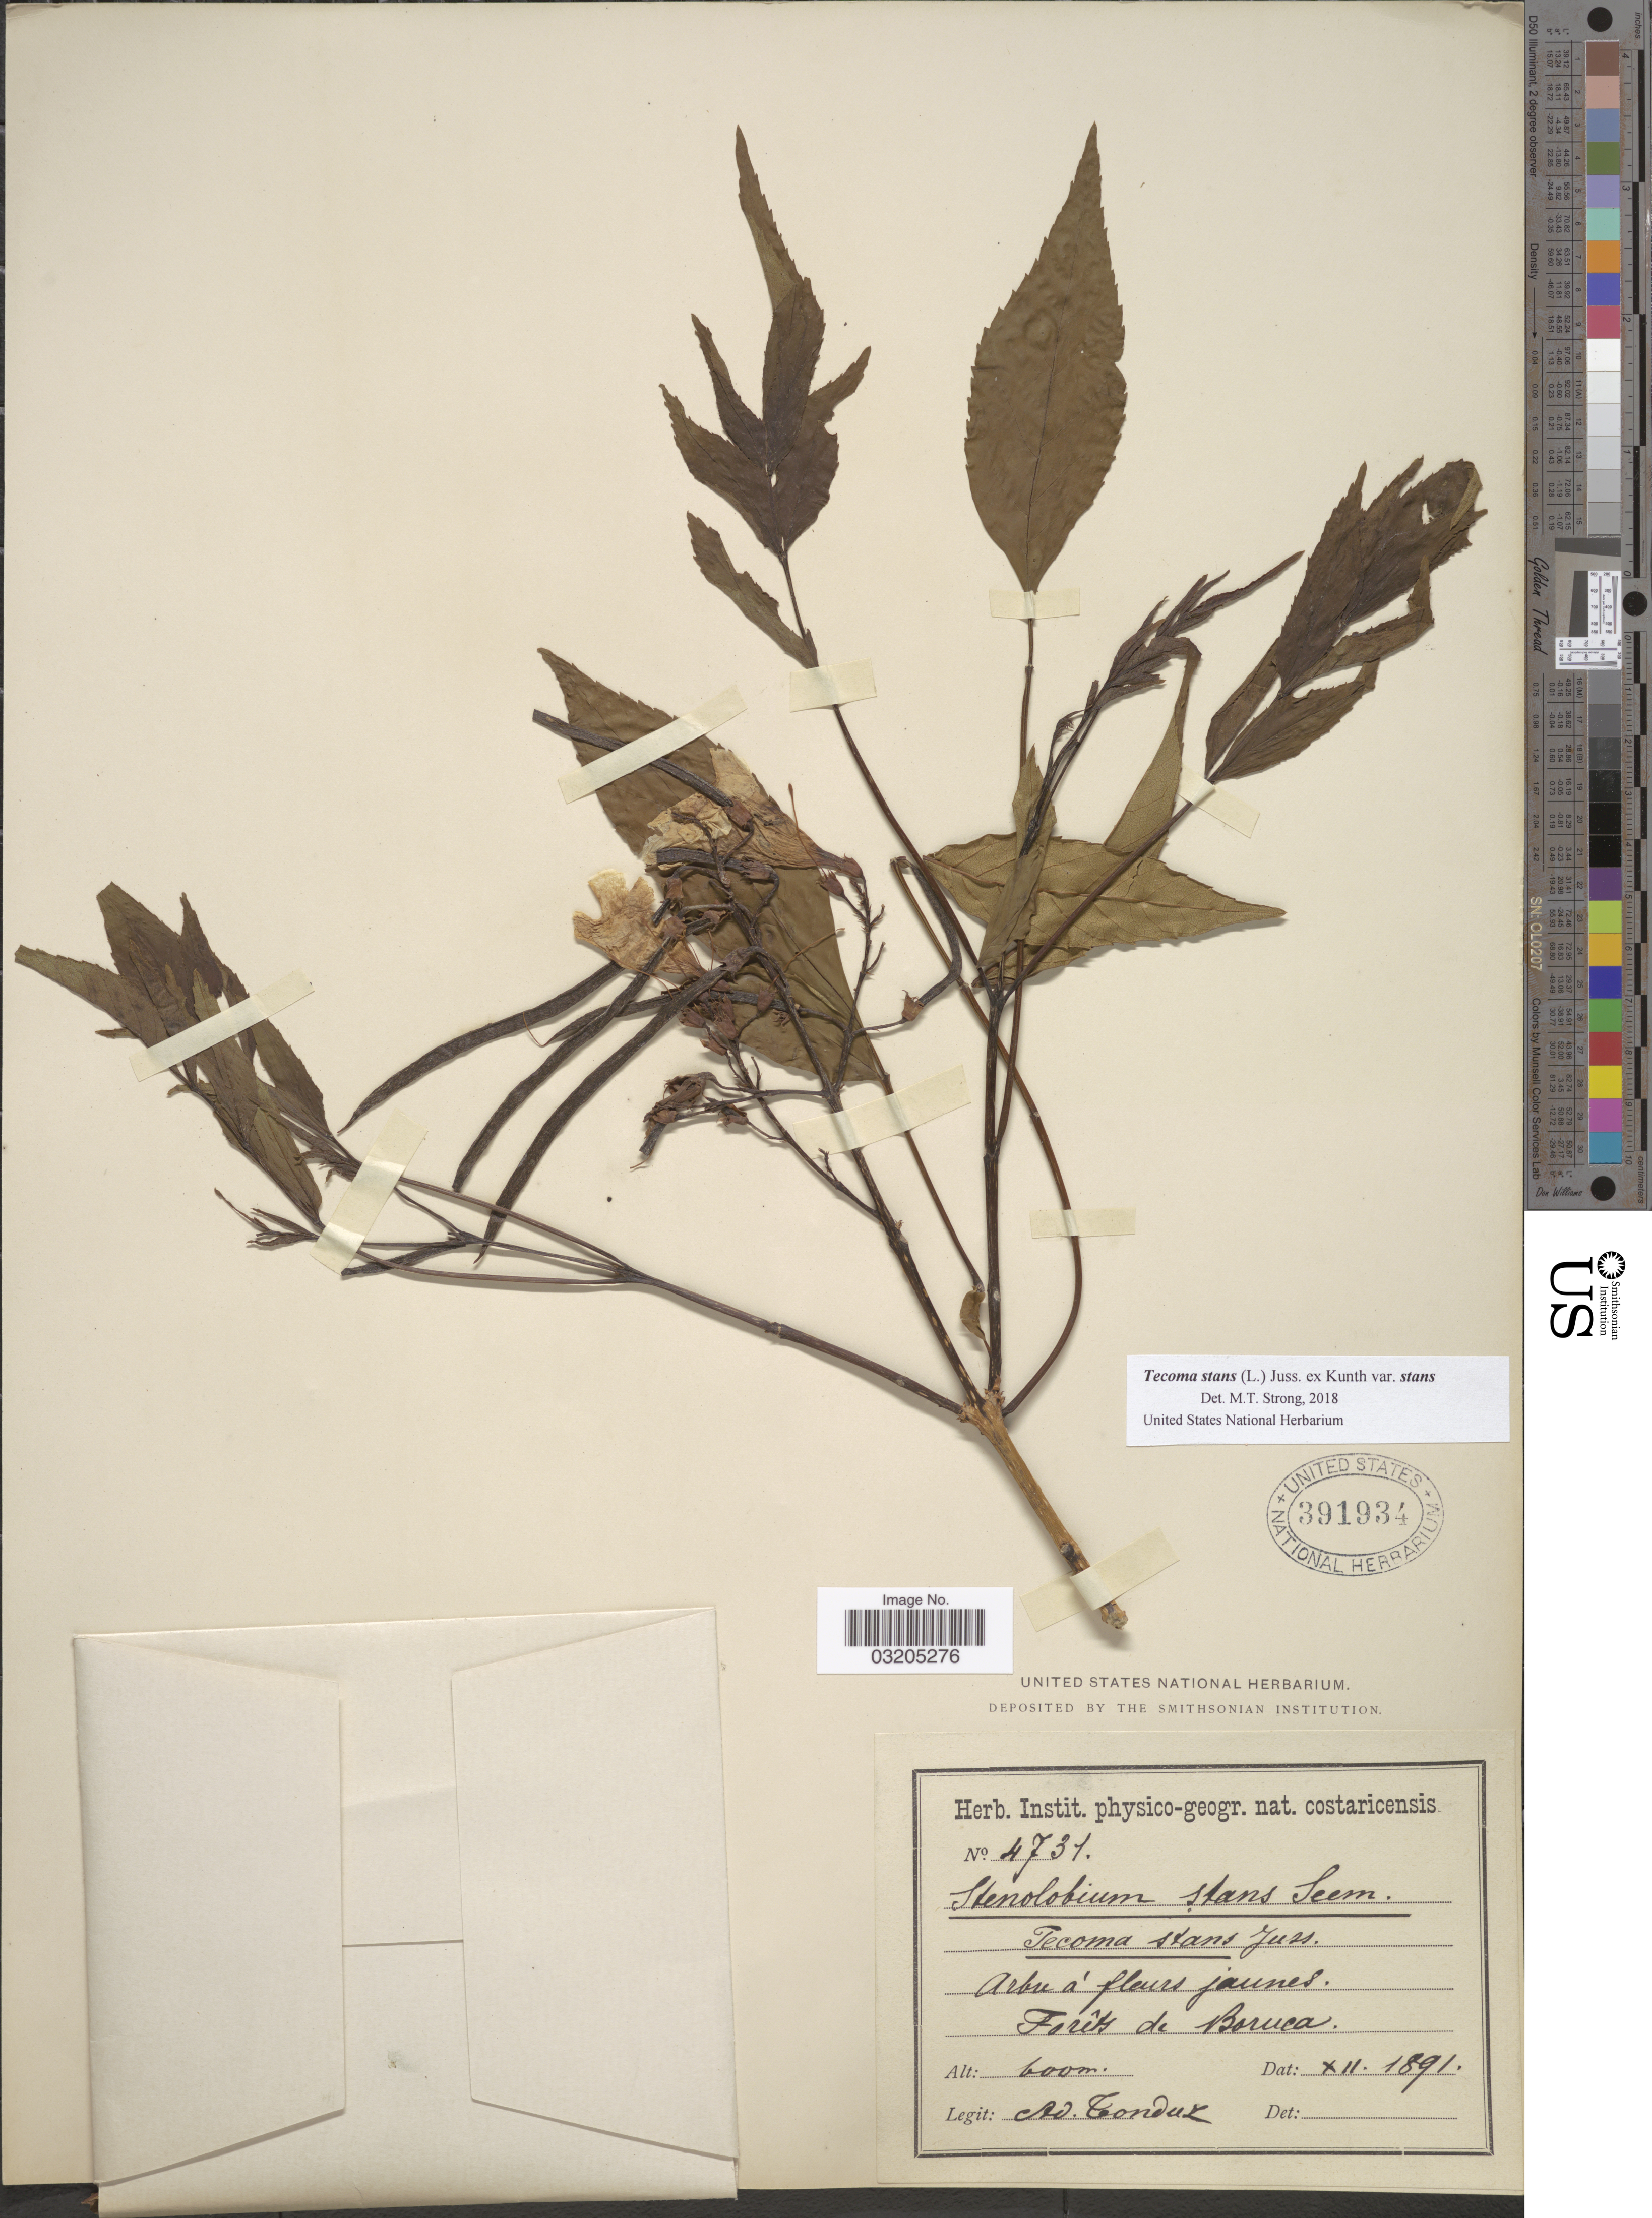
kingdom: Plantae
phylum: Tracheophyta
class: Magnoliopsida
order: Lamiales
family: Bignoniaceae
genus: Tecoma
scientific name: Tecoma stans var. stans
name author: (L.) Juss. ex Kunth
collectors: A. Tonduz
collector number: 4731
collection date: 1891-12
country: Costa Rica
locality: Forêts de Boruca.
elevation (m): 600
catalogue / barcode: US 391934